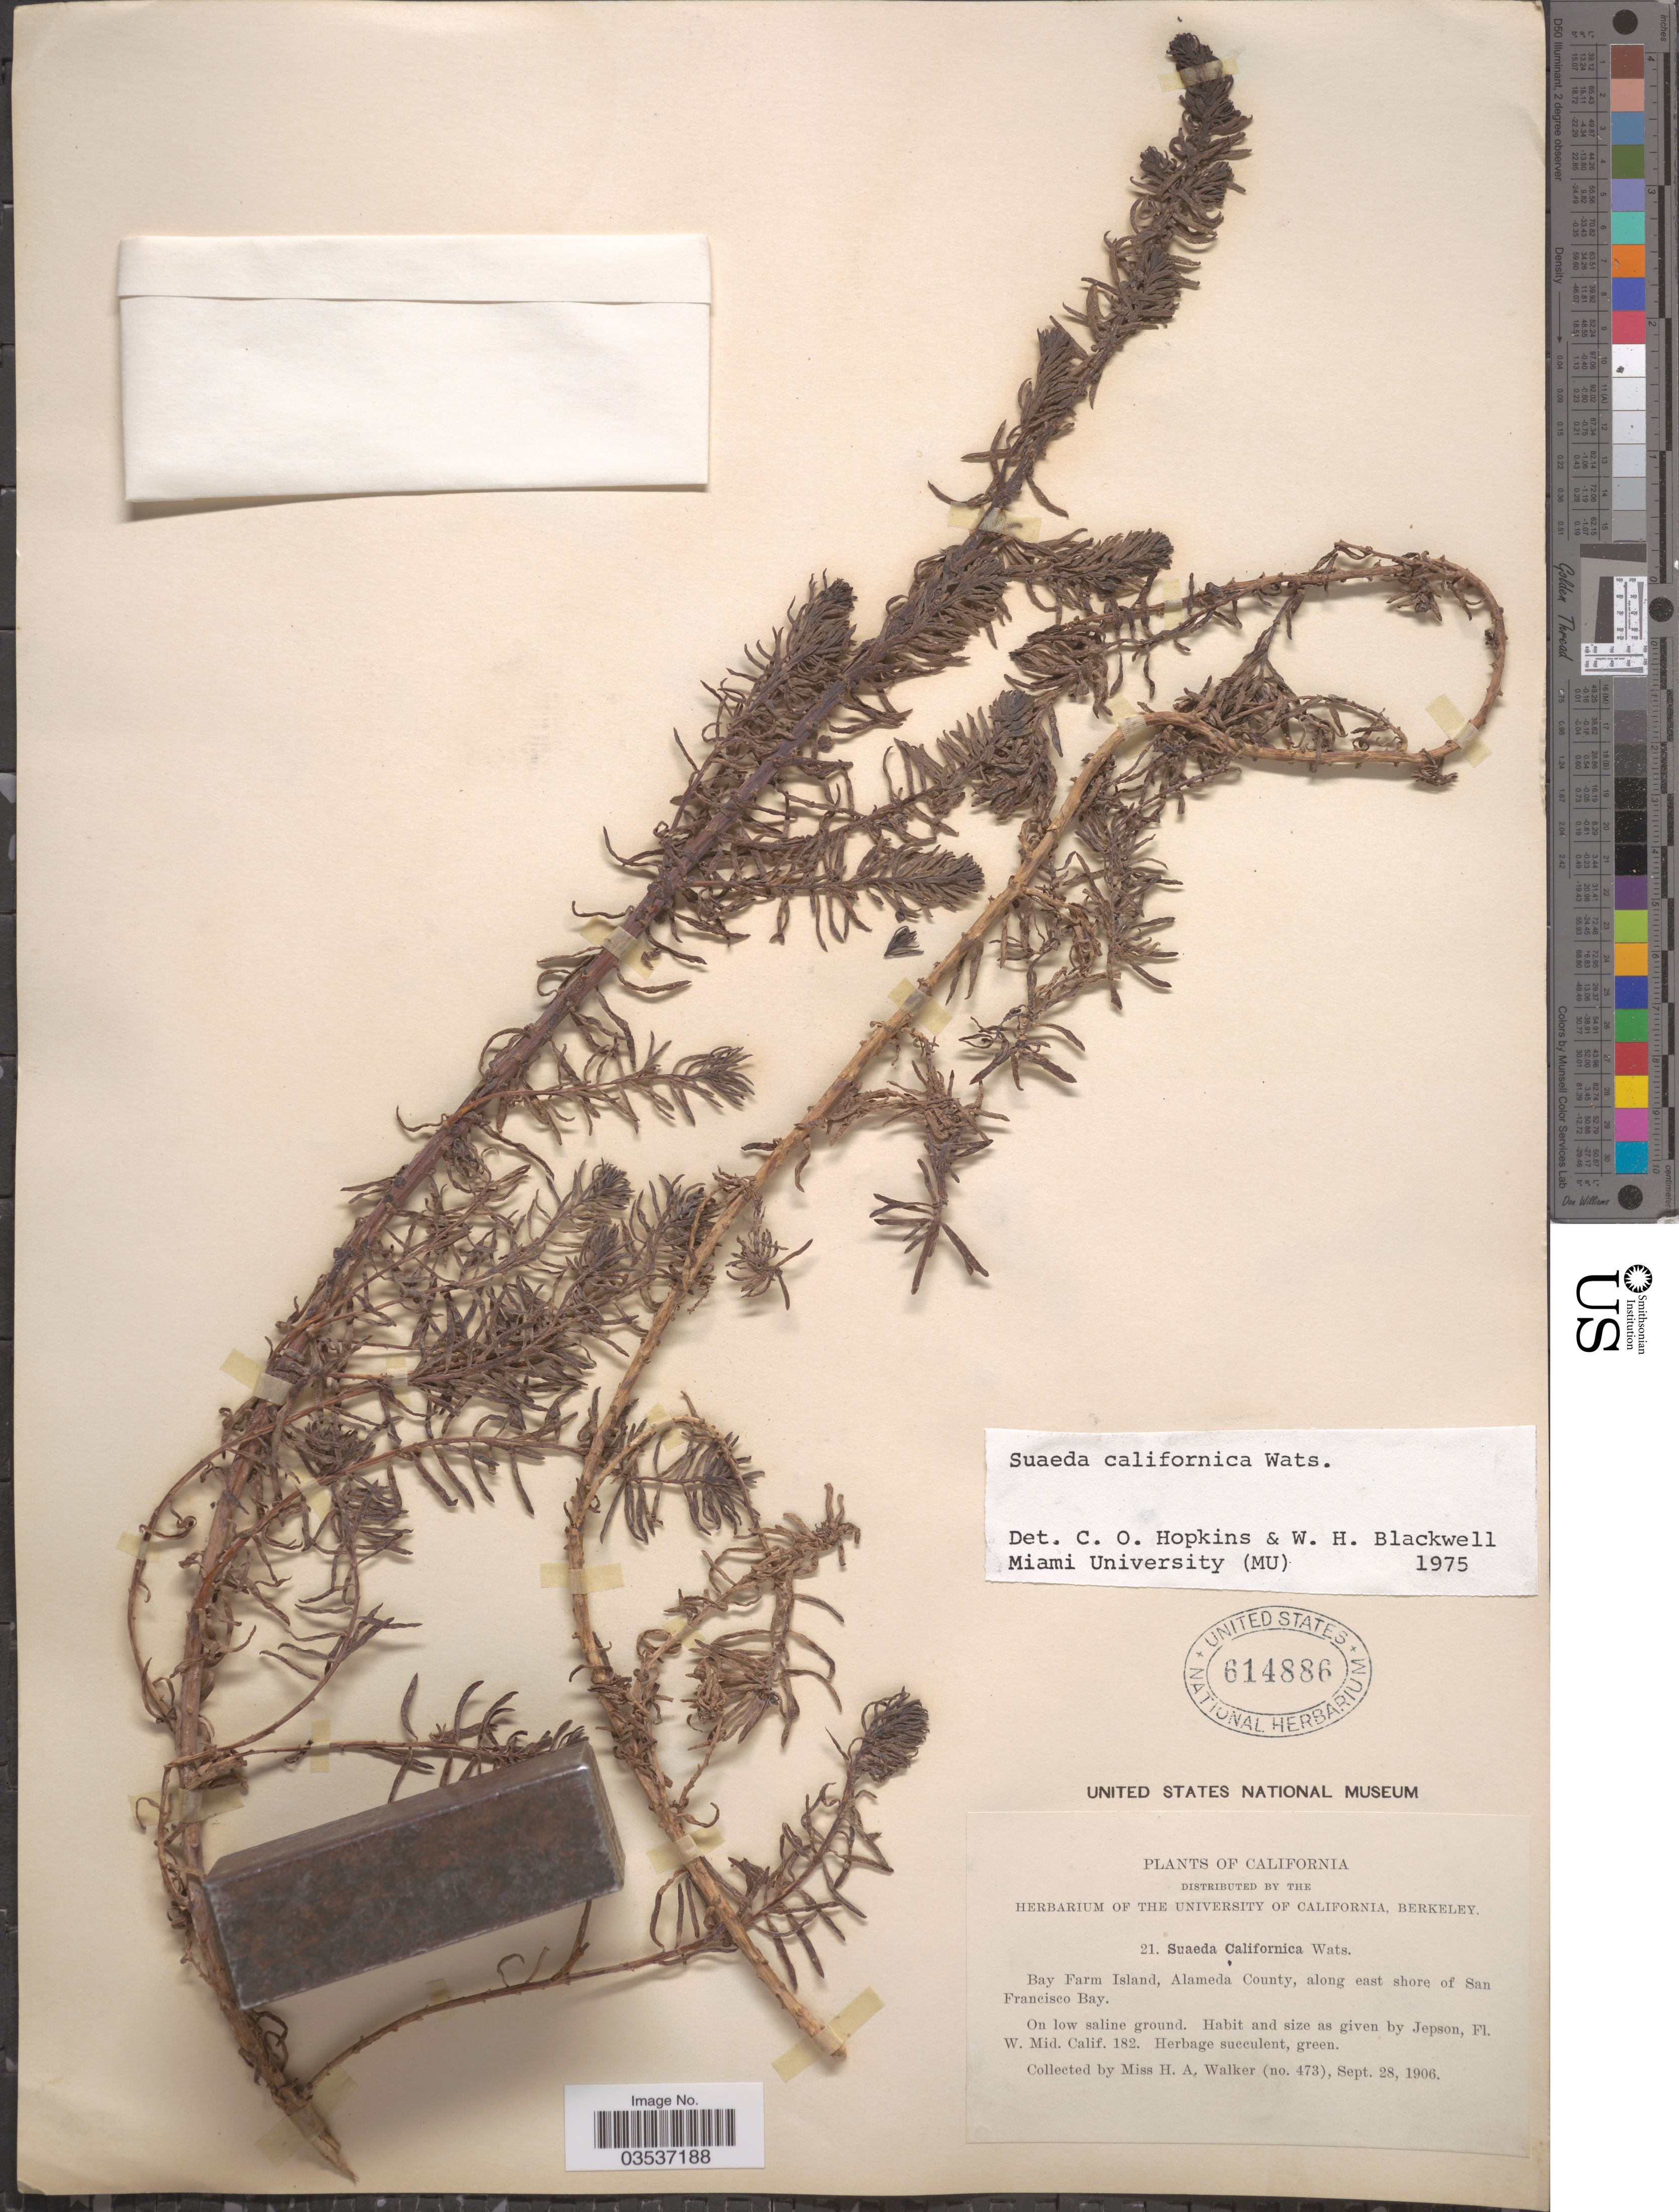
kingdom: Plantae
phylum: Tracheophyta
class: Magnoliopsida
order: Caryophyllales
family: Amaranthaceae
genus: Suaeda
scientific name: Suaeda californica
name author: S. Watson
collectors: H. Walker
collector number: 473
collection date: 1906-09-28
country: United States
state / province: California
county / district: Alameda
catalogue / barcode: US 614886